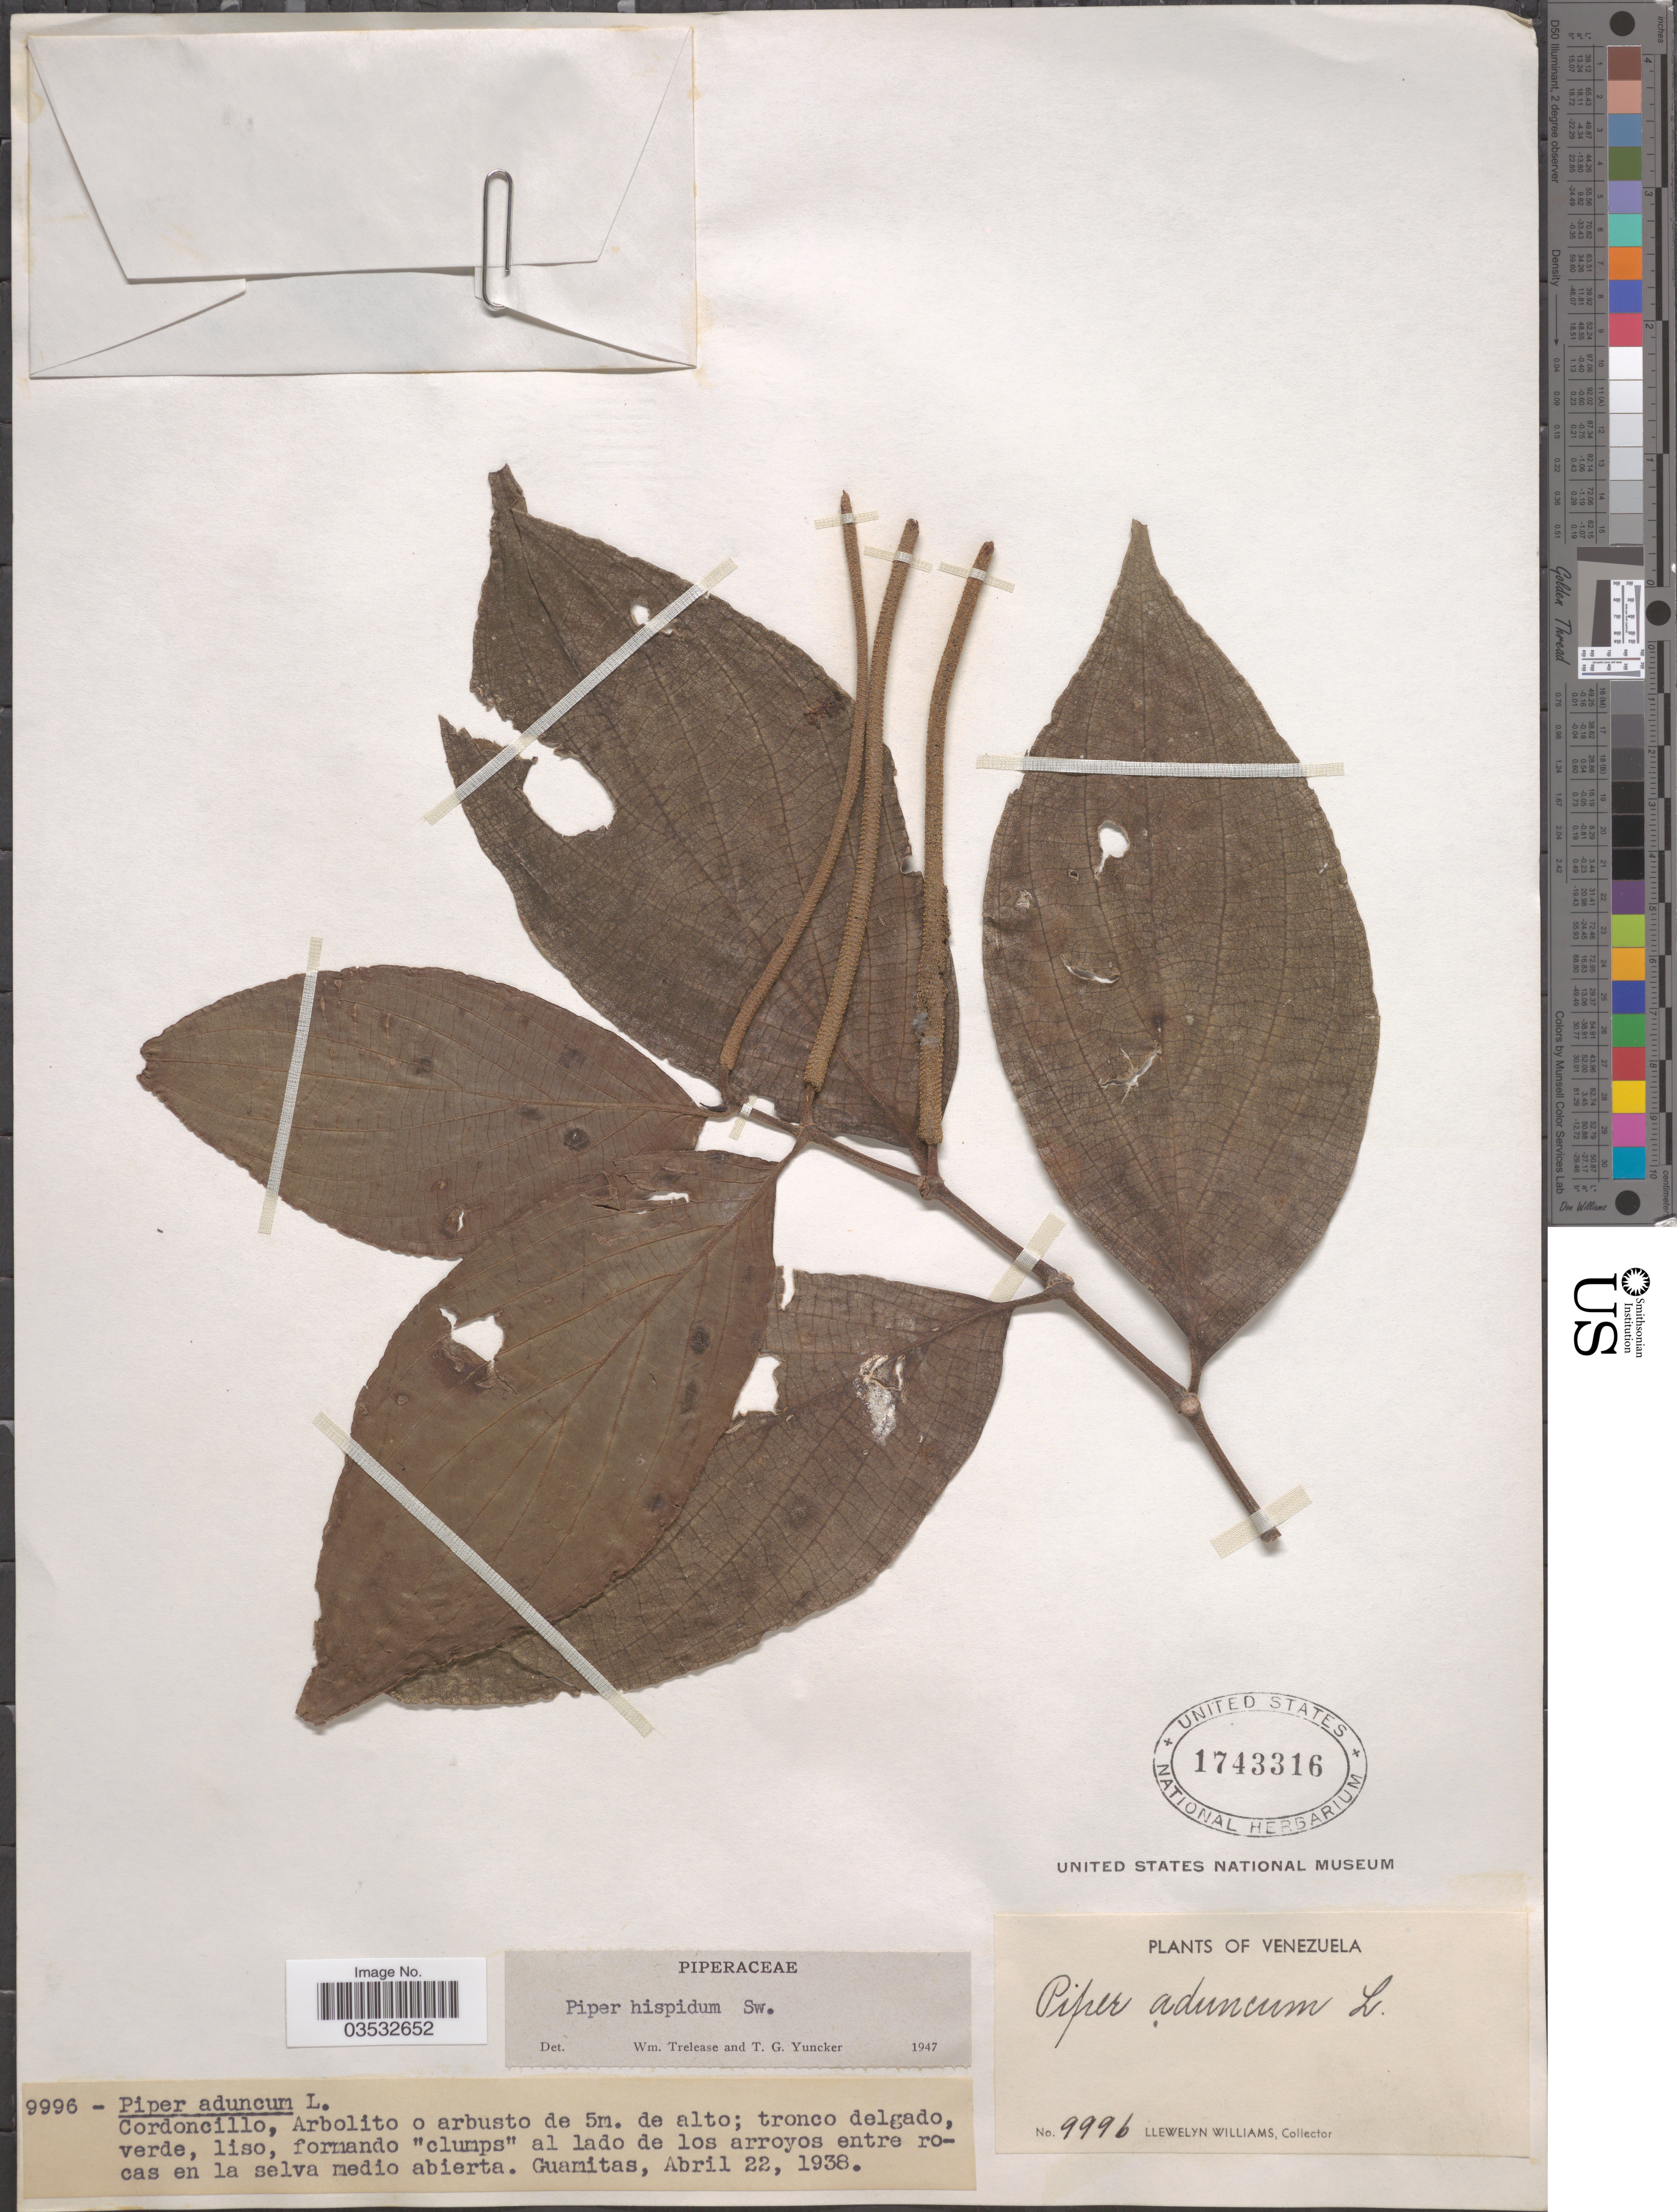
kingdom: Plantae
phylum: Tracheophyta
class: Magnoliopsida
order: Piperales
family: Piperaceae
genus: Piper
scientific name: Piper hispidum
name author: Sw.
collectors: Ll. Williams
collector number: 9996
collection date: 1938-04-22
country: Venezuela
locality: Guamitas.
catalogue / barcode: US 1743316